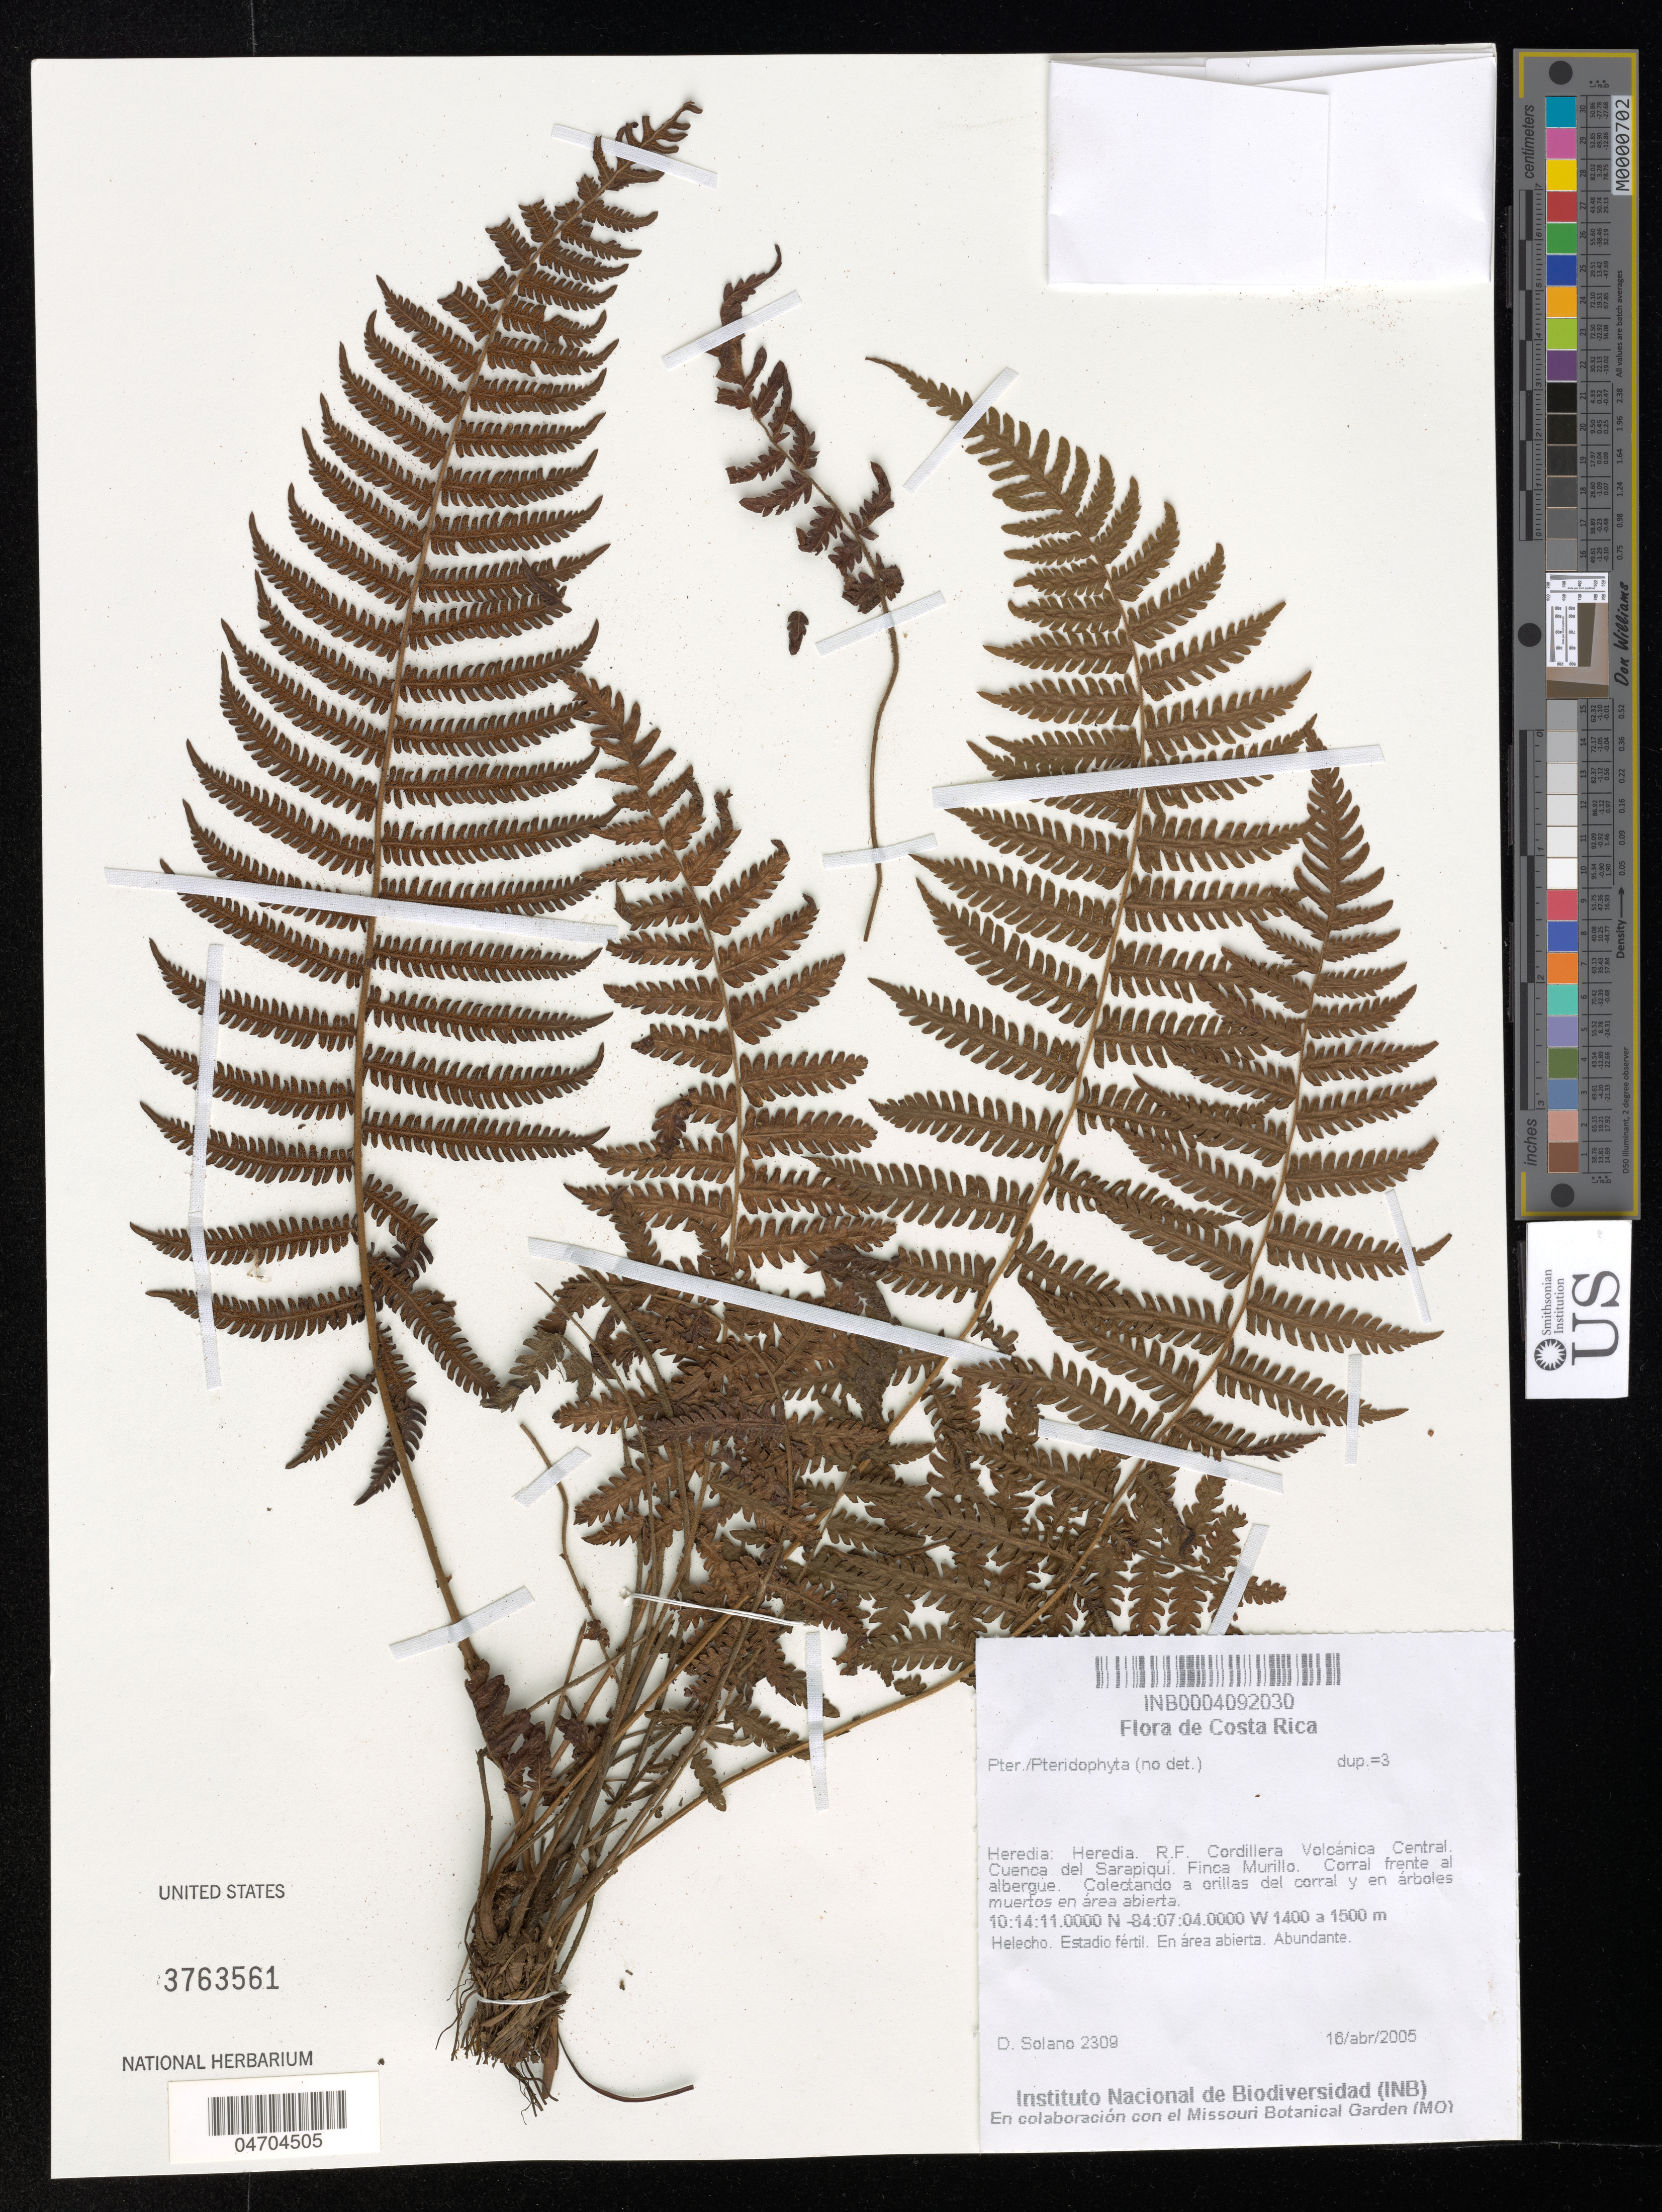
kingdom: Plantae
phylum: Tracheophyta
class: Polypodiopsida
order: Polypodiales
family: Pteridaceae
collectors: D. Solano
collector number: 2309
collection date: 2005-04-16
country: Costa Rica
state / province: Heredia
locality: Heredia. R. F. Cordillera Volcánica Central. Cuenca del Sarapiquí. Finca Munilo. Corral frente al albergue.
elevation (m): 1400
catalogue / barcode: US 3763561